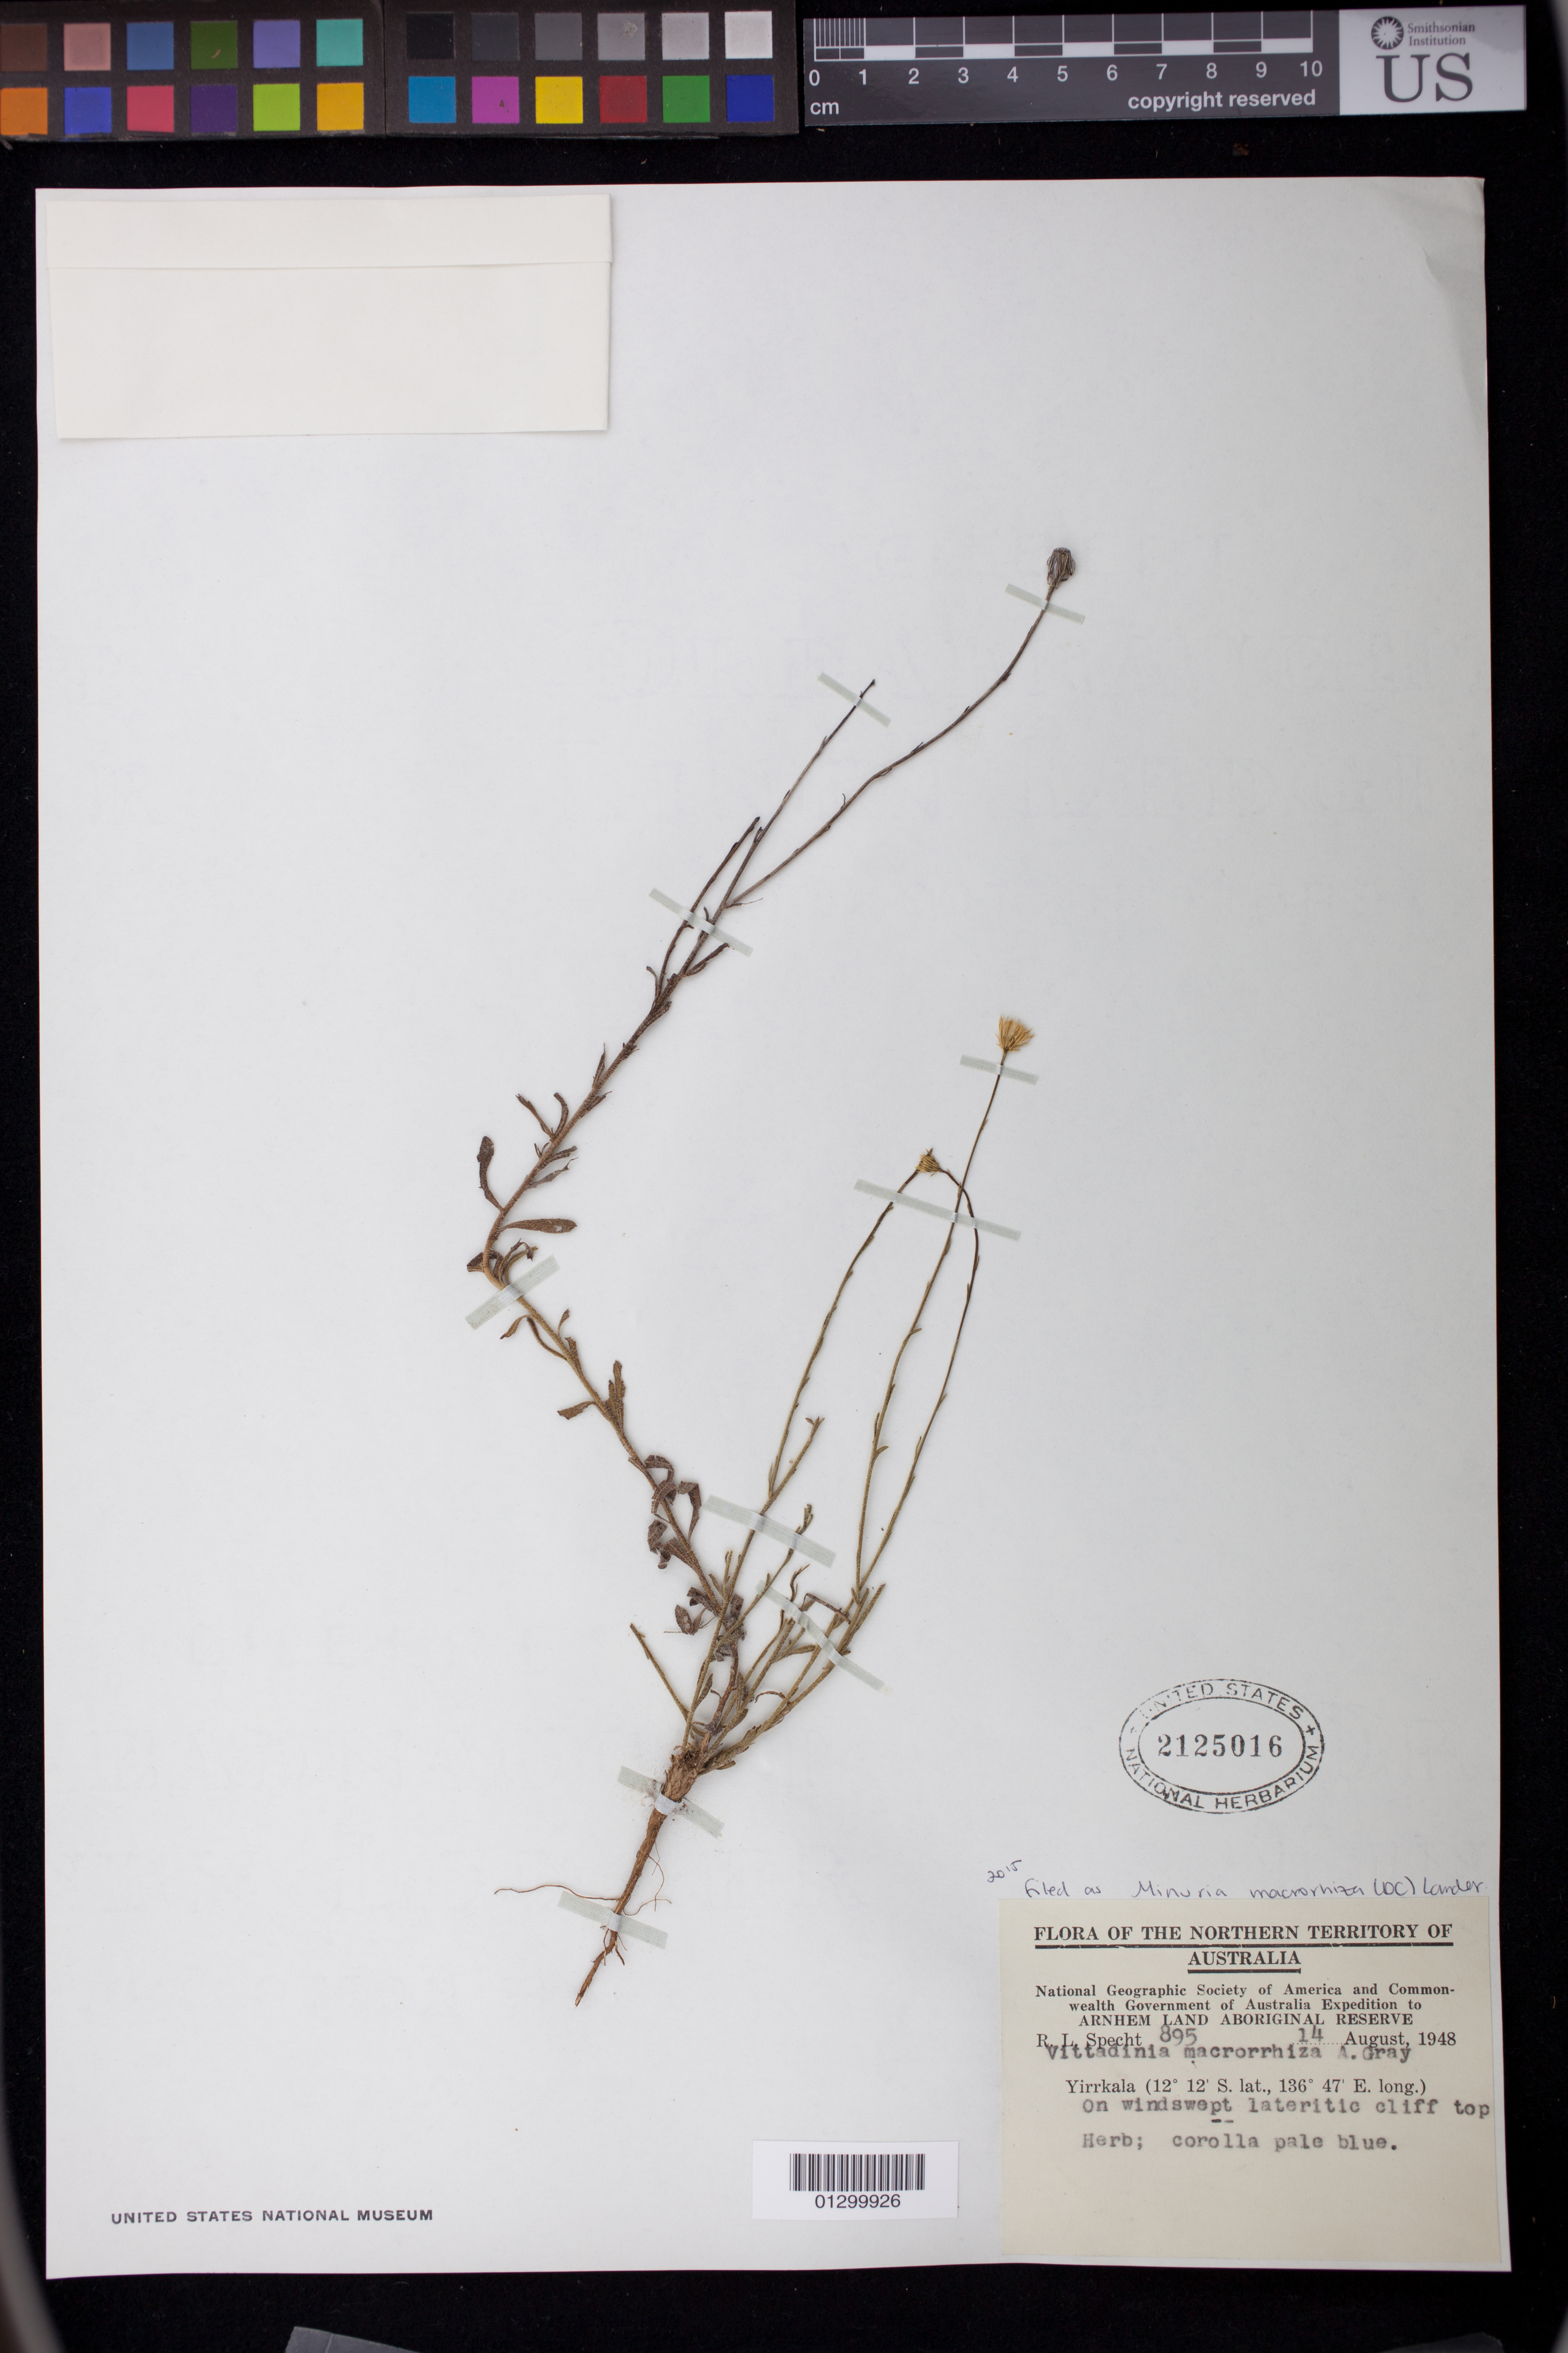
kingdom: Plantae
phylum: Tracheophyta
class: Magnoliopsida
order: Asterales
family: Asteraceae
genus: Minuria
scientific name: Minuria macrorhiza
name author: (DC.) Lander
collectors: R. L. Specht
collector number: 895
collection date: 1948-08-14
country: Australia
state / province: Northern Territory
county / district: East Arnhem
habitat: On windswept lateritic cliff top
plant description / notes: Herb; corolla pale blue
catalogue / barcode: US 2125016